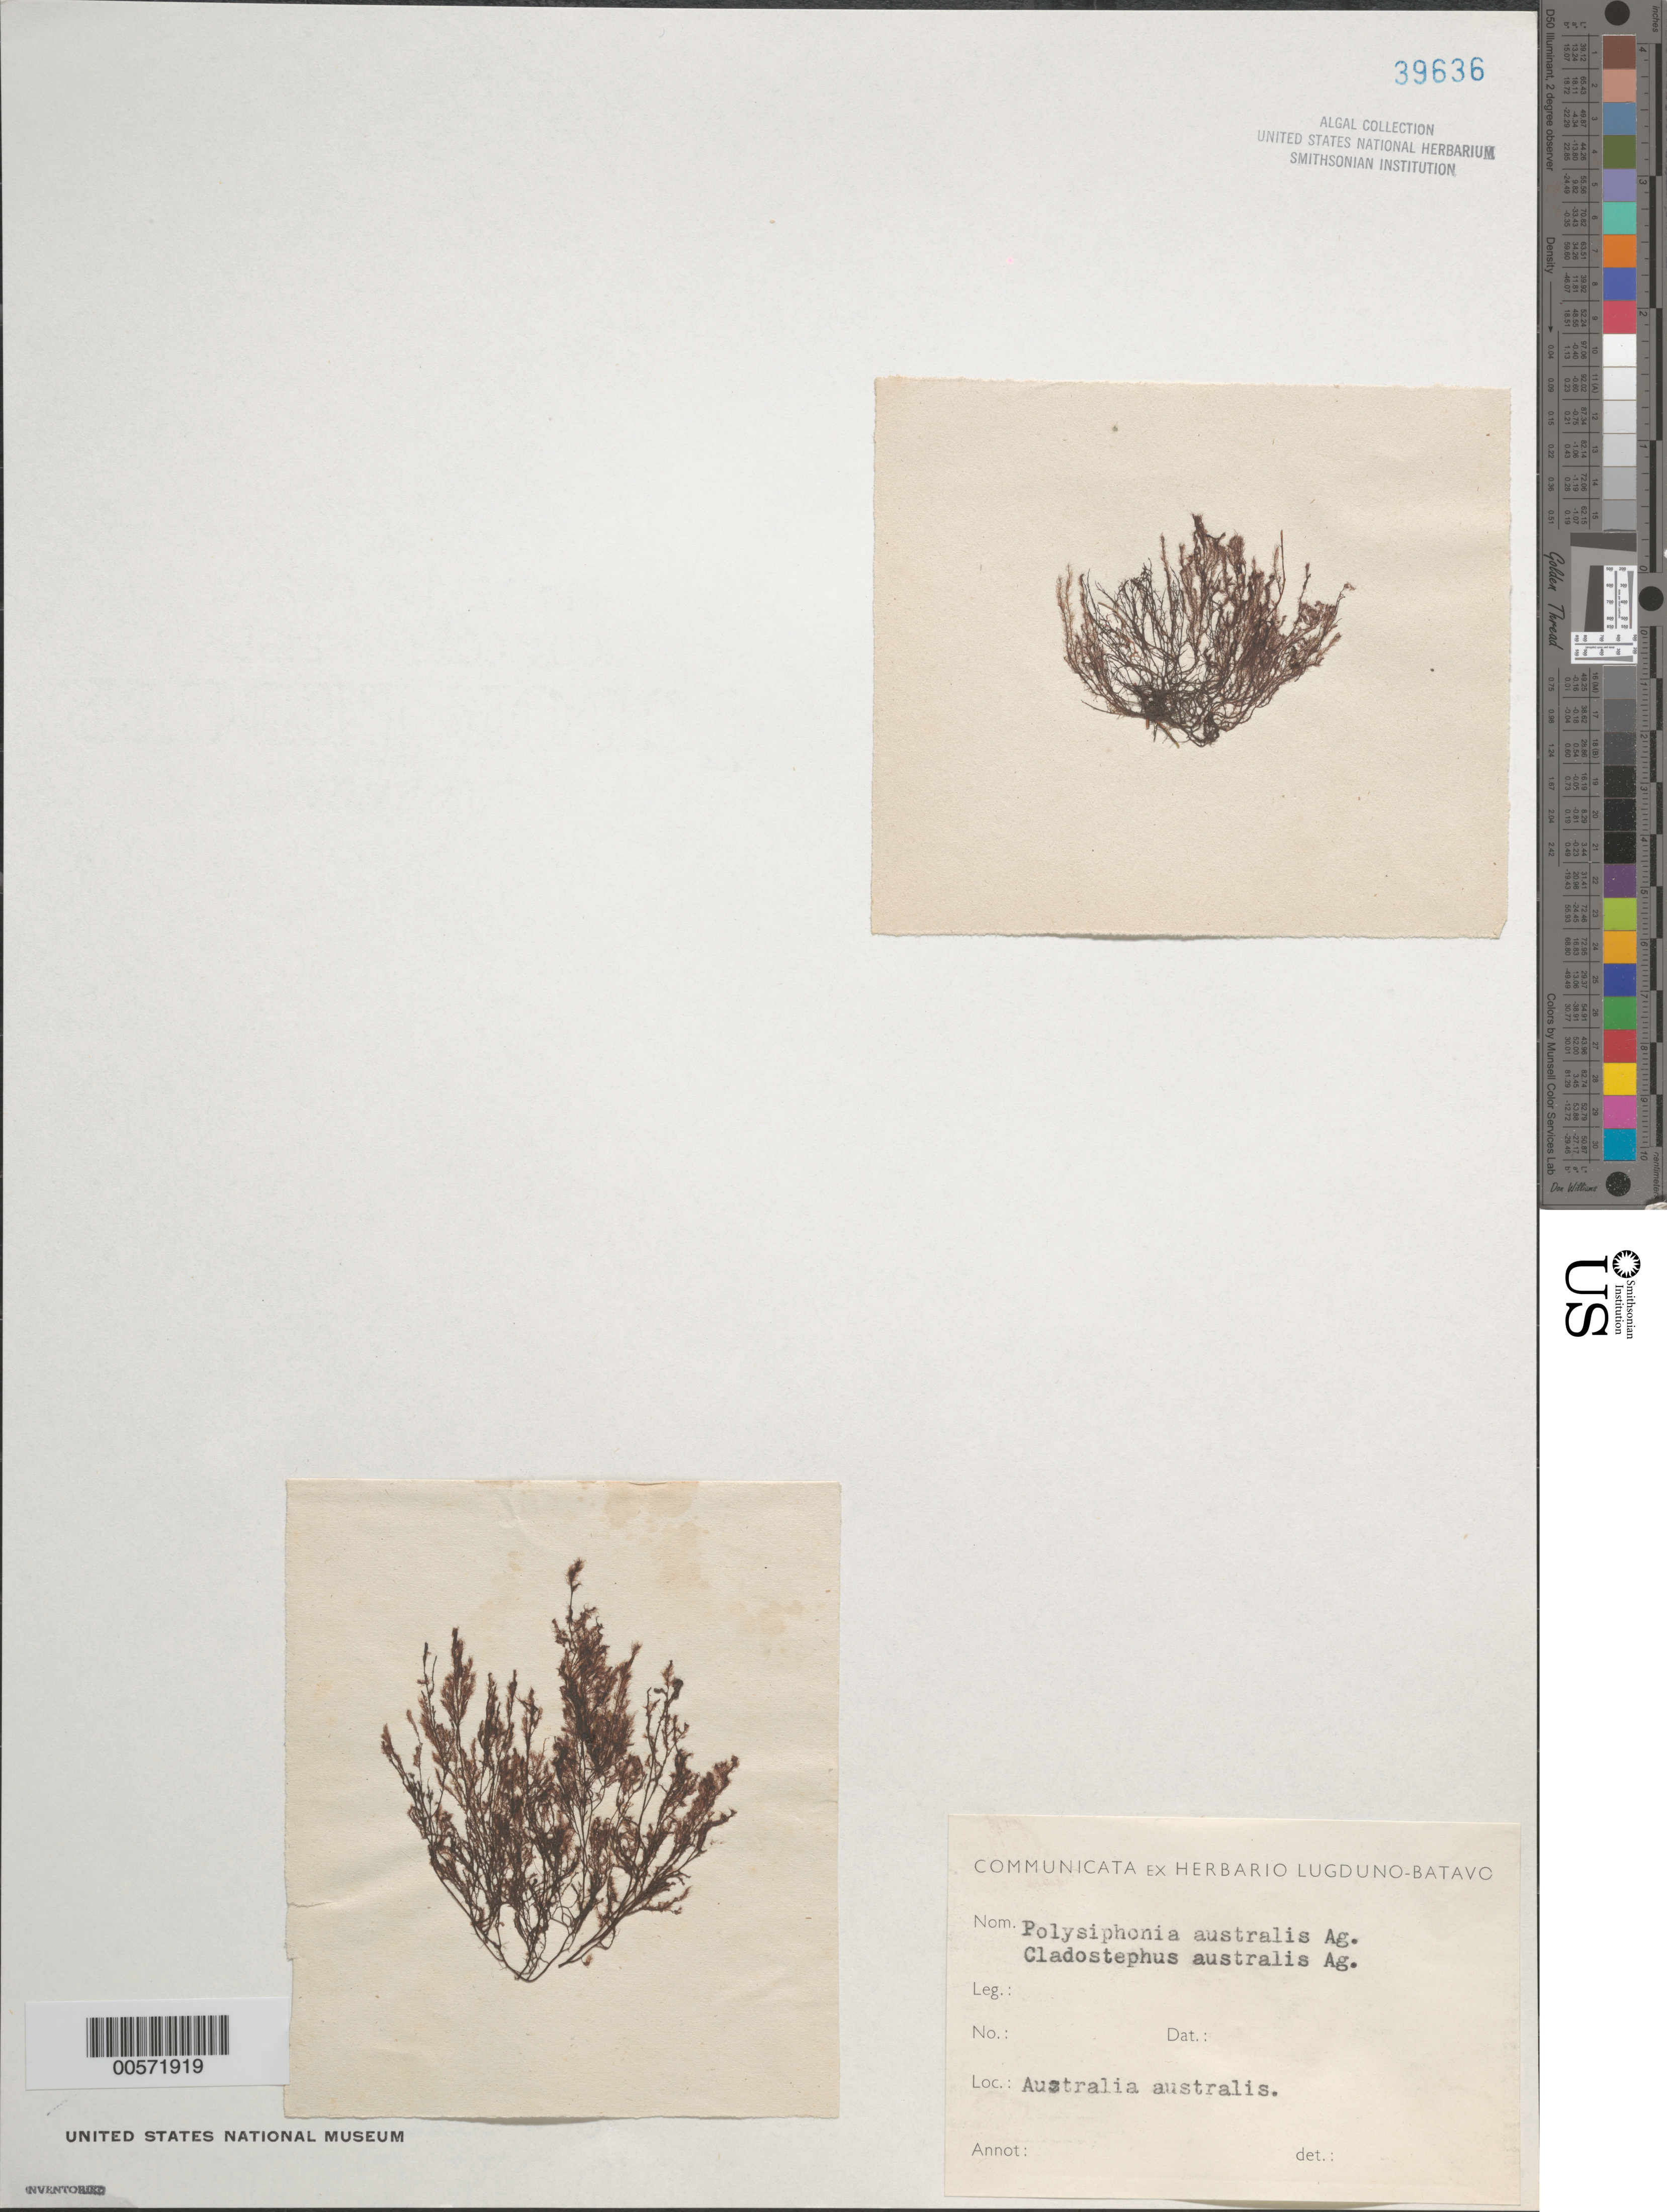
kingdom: Plantae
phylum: Rhodophyta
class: Florideophyceae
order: Ceramiales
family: Rhodomelaceae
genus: Brongniartella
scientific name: Brongniartella australis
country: Australia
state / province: South Australia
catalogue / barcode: US 39636